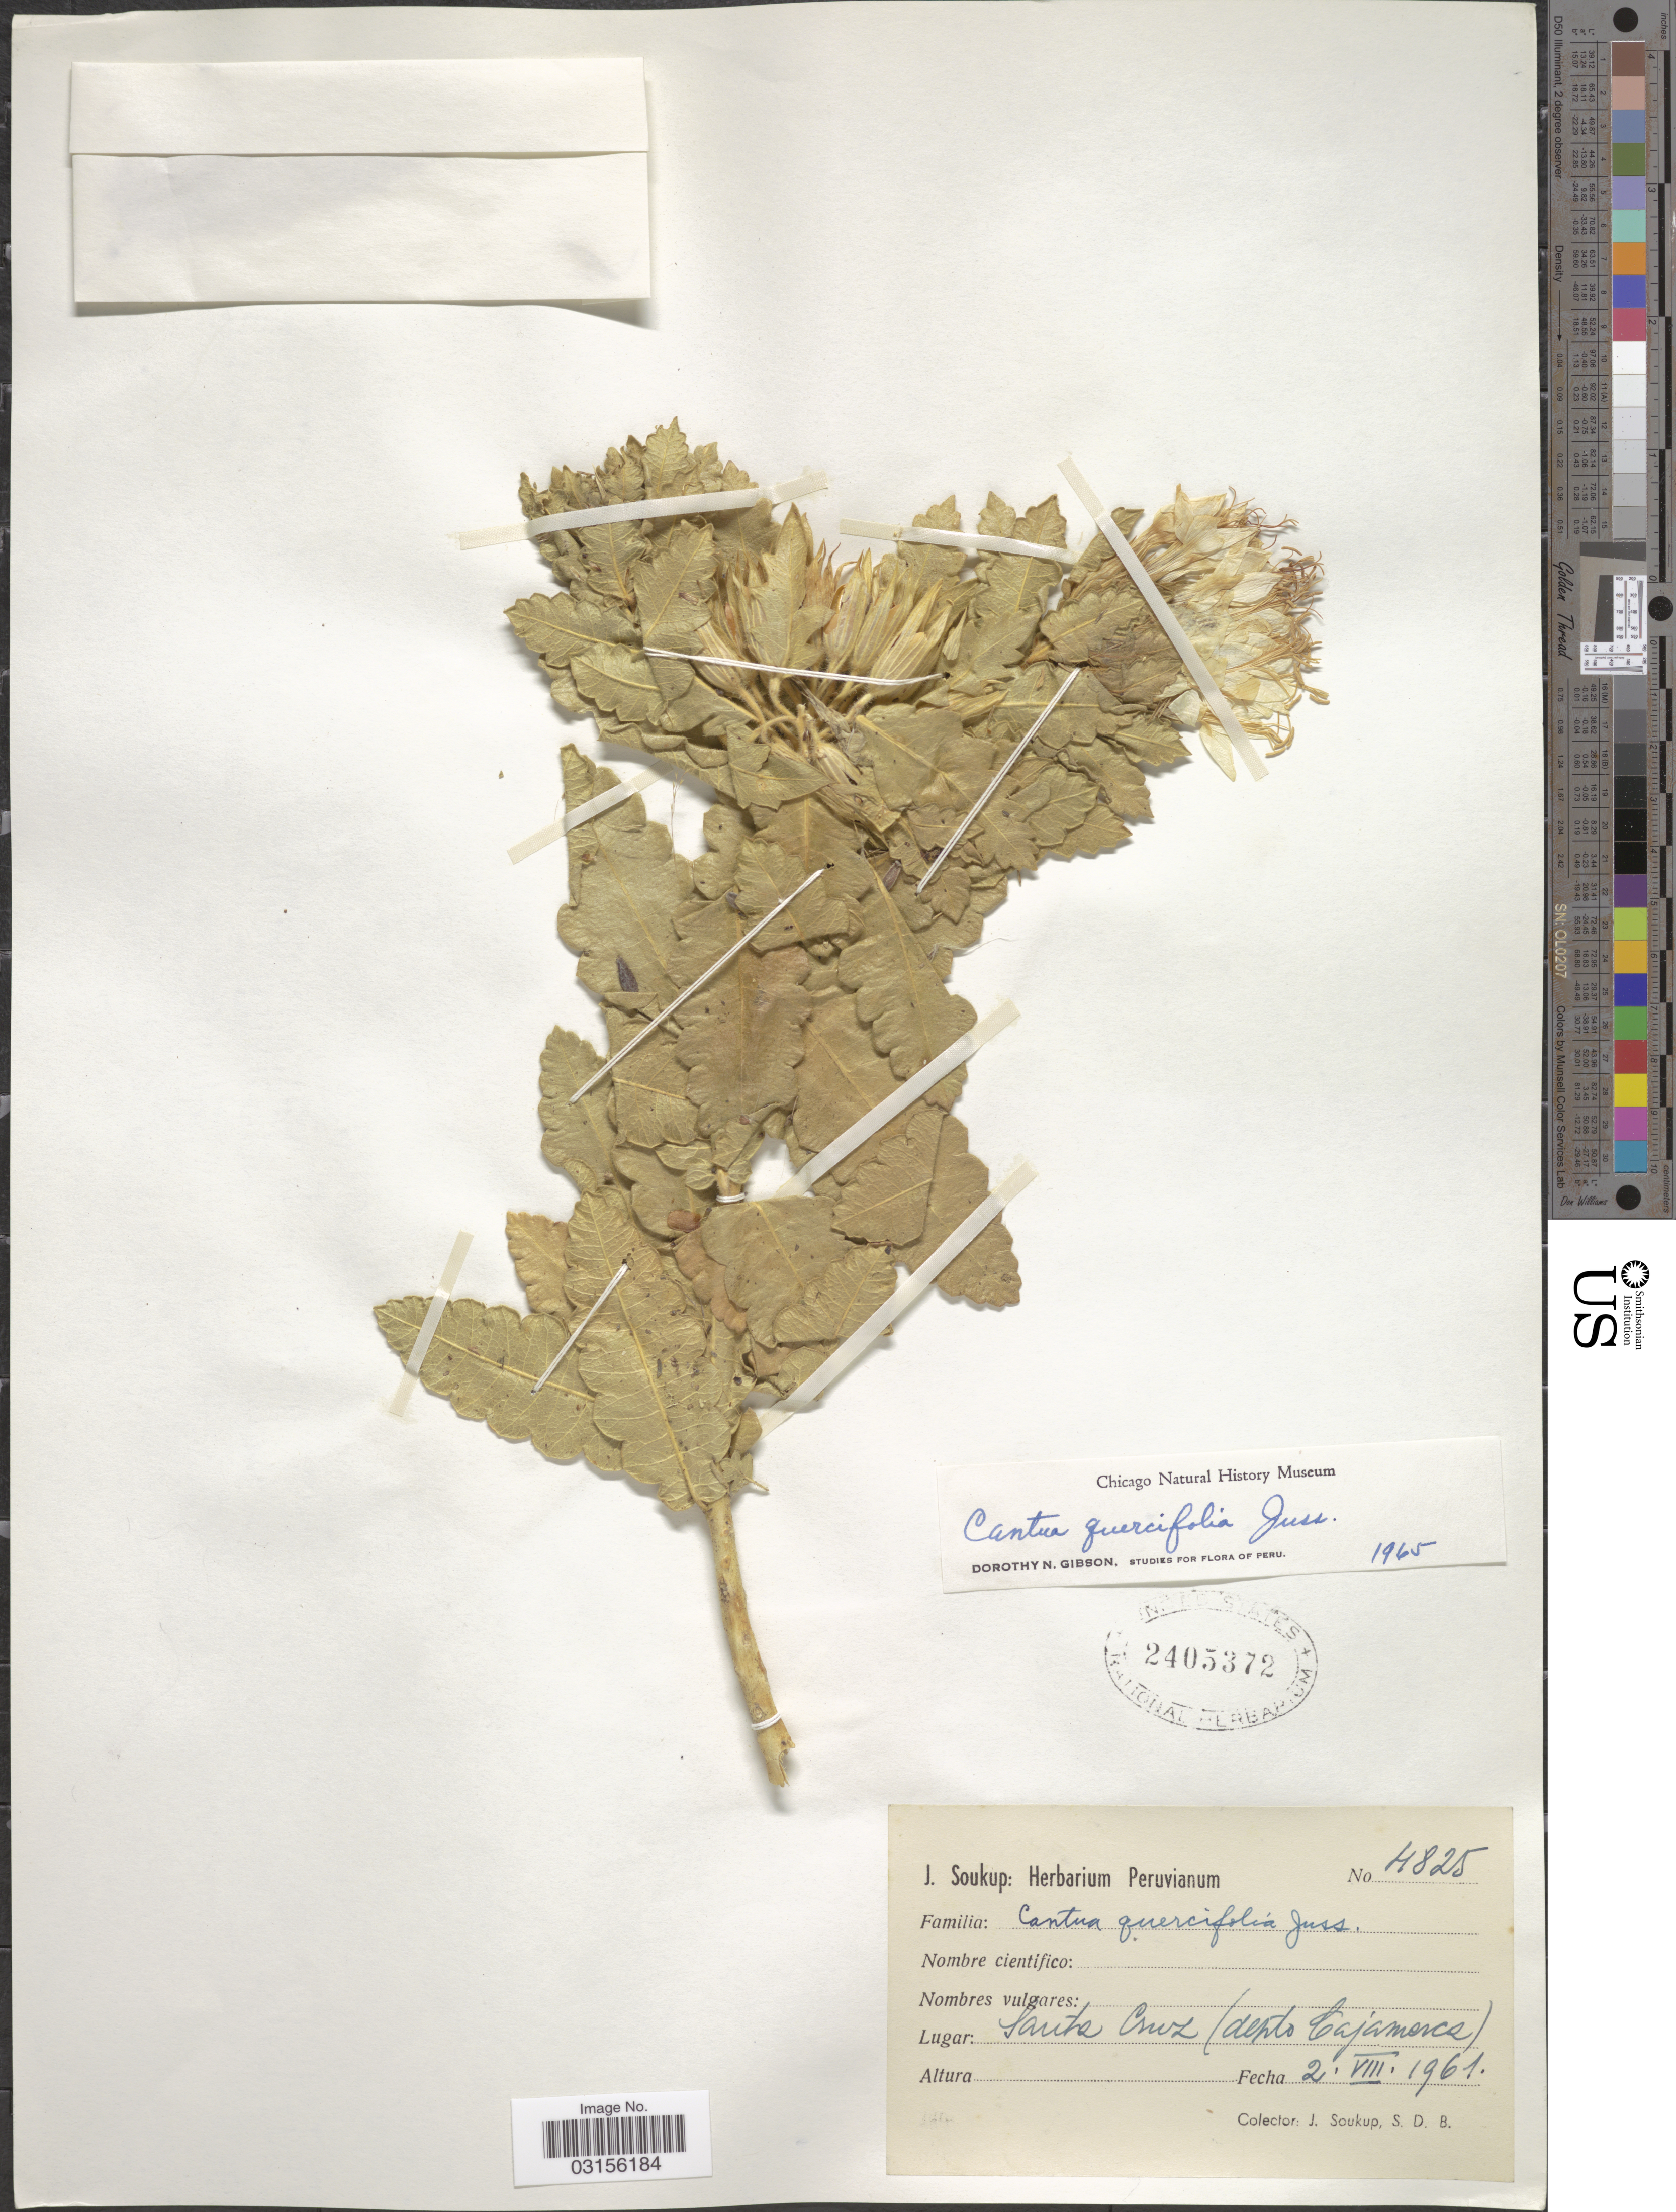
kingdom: Plantae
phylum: Tracheophyta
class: Magnoliopsida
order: Ericales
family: Polemoniaceae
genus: Cantua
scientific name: Cantua quercifolia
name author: Juss.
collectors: J. Soukup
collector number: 4825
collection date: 1961-08-02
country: Peru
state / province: Cajamarca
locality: Santa Cruz (depto Cajamarca).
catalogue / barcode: US 2405372